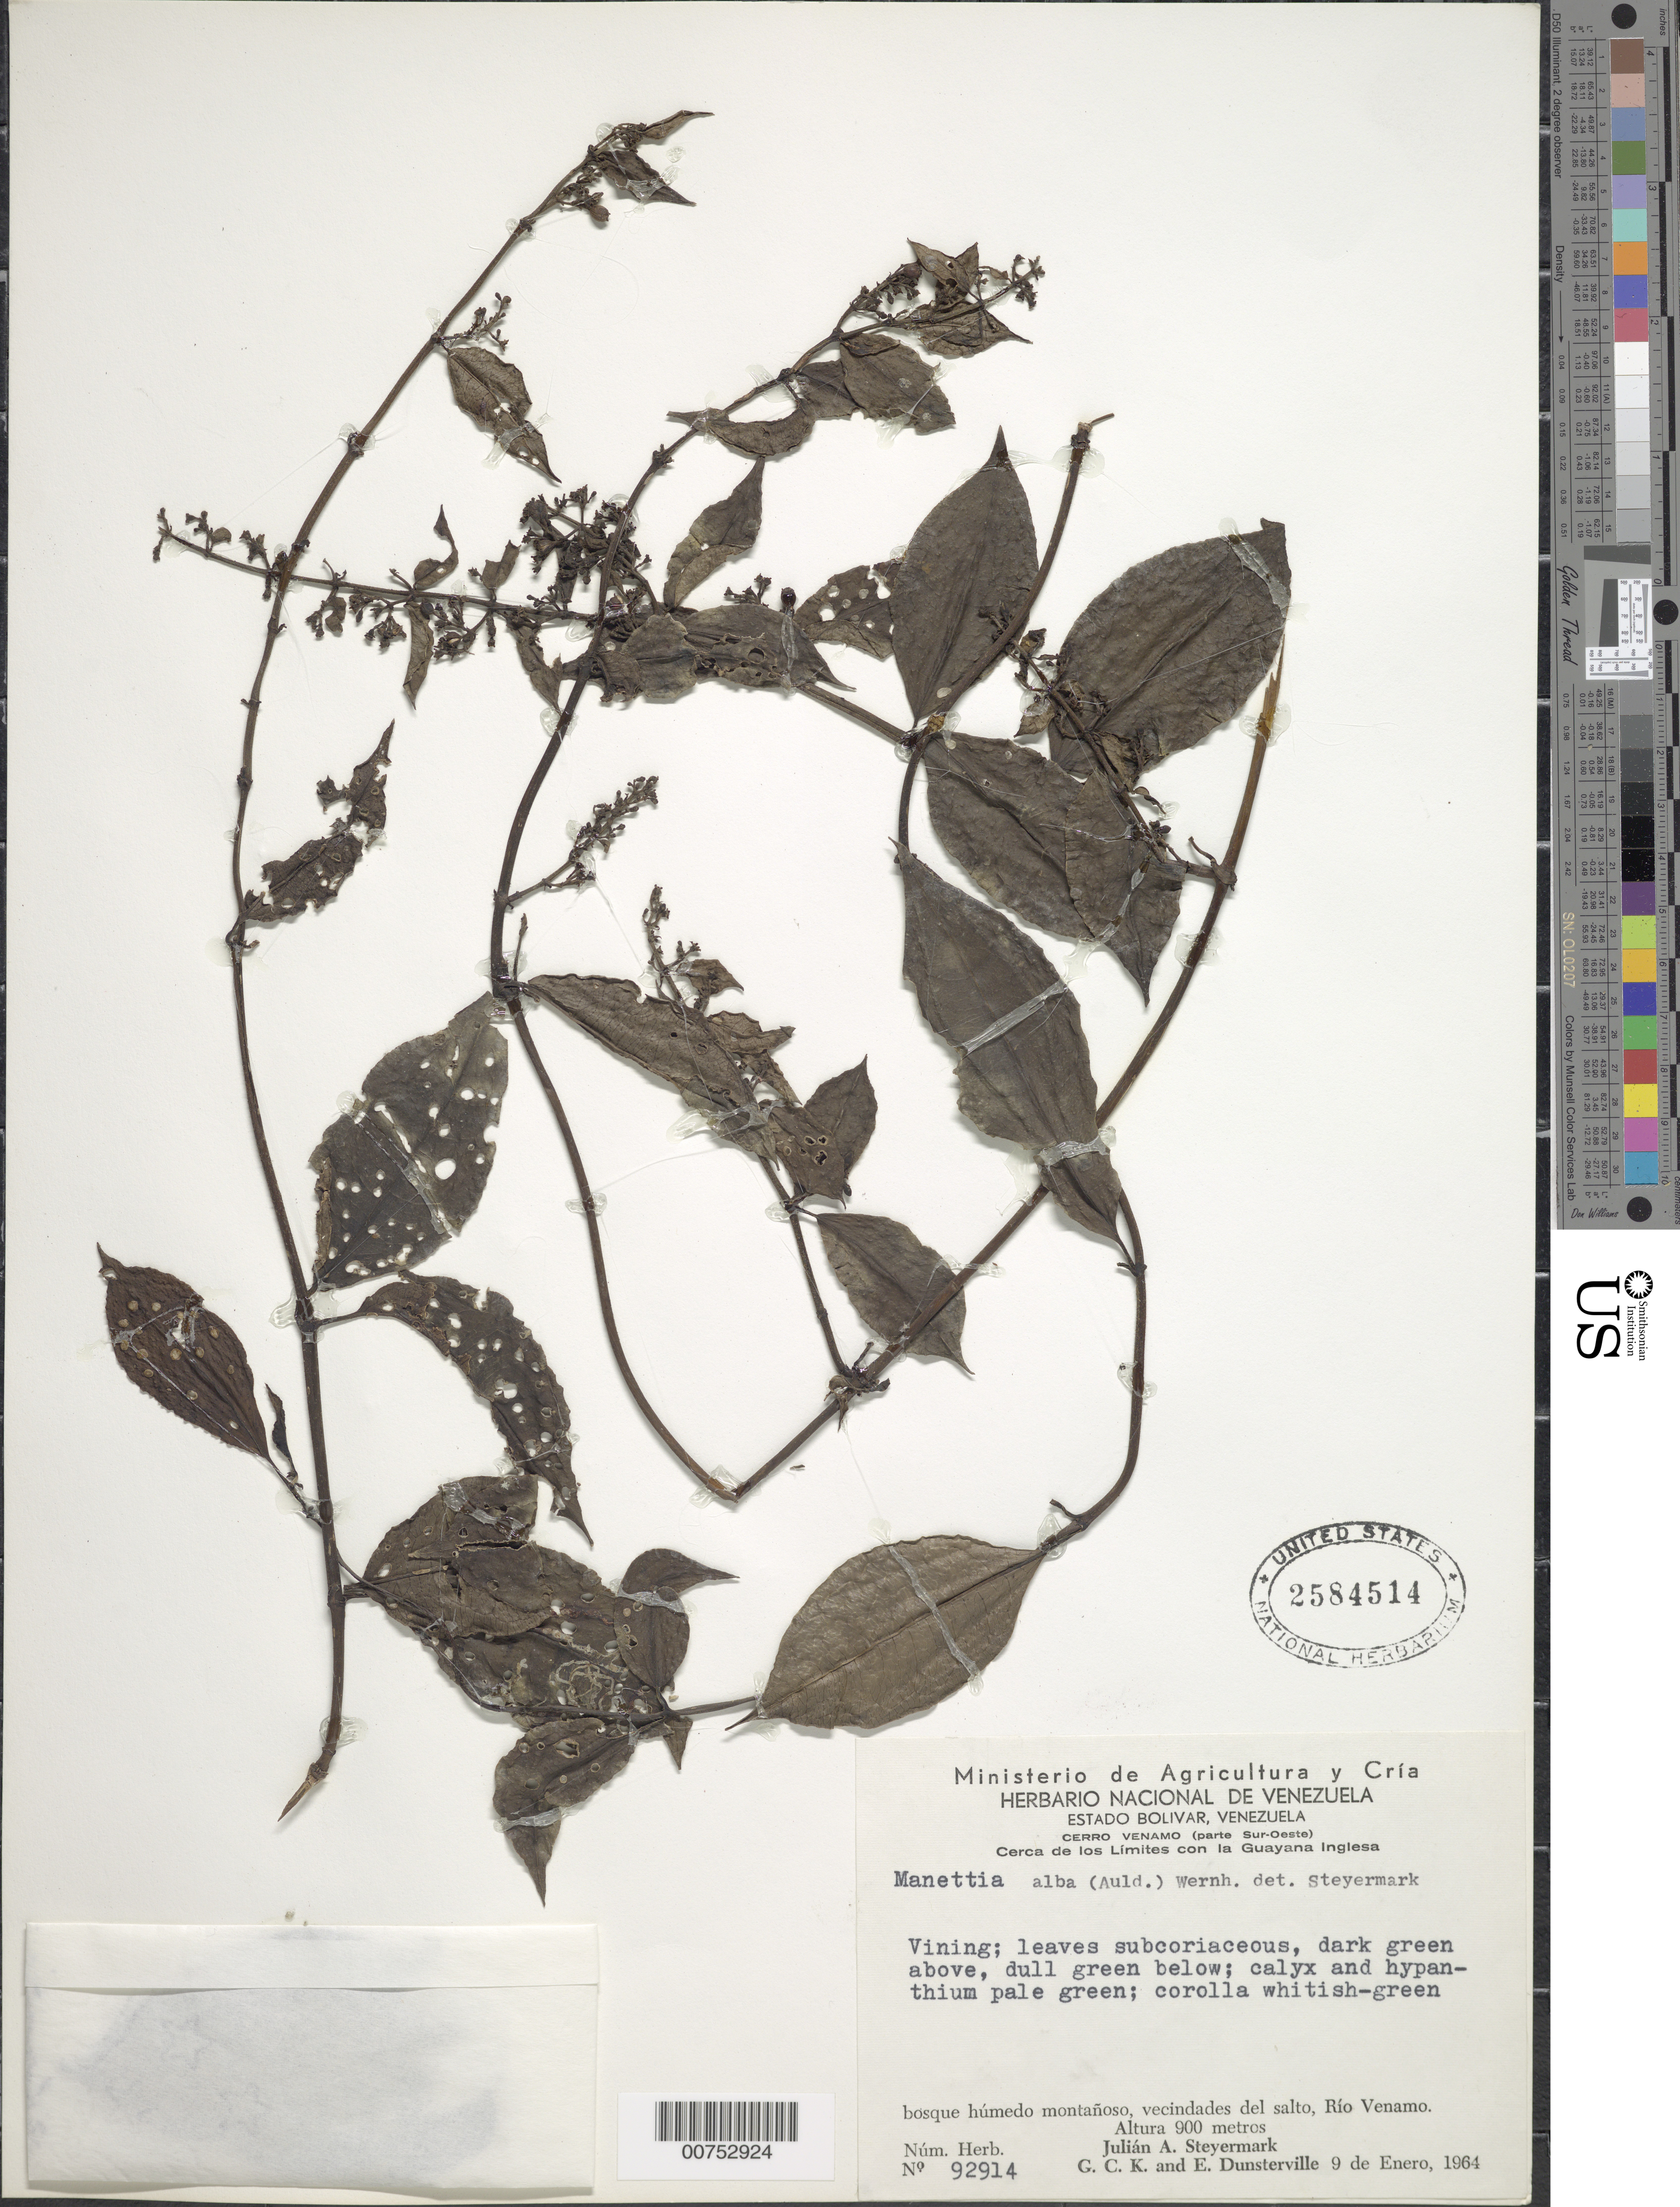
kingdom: Plantae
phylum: Tracheophyta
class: Magnoliopsida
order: Gentianales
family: Rubiaceae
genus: Manettia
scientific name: Manettia alba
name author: (Aubl.) Wernham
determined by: Steyermark, Julian A., (VEN)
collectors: J. Steyermark, G. C. K. Dunsterville & E. Dunsterville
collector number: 92914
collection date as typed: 9-Jan-64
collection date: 1964-01-09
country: Venezuela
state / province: Bolívar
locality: Cerro Venamo (parte Sur-Oeste), Río Venamo, vecindades del salto, cerca de los límites con la Guayana Inglesa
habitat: Bosque humedo montanoso, vec del salto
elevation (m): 900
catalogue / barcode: US 2584514